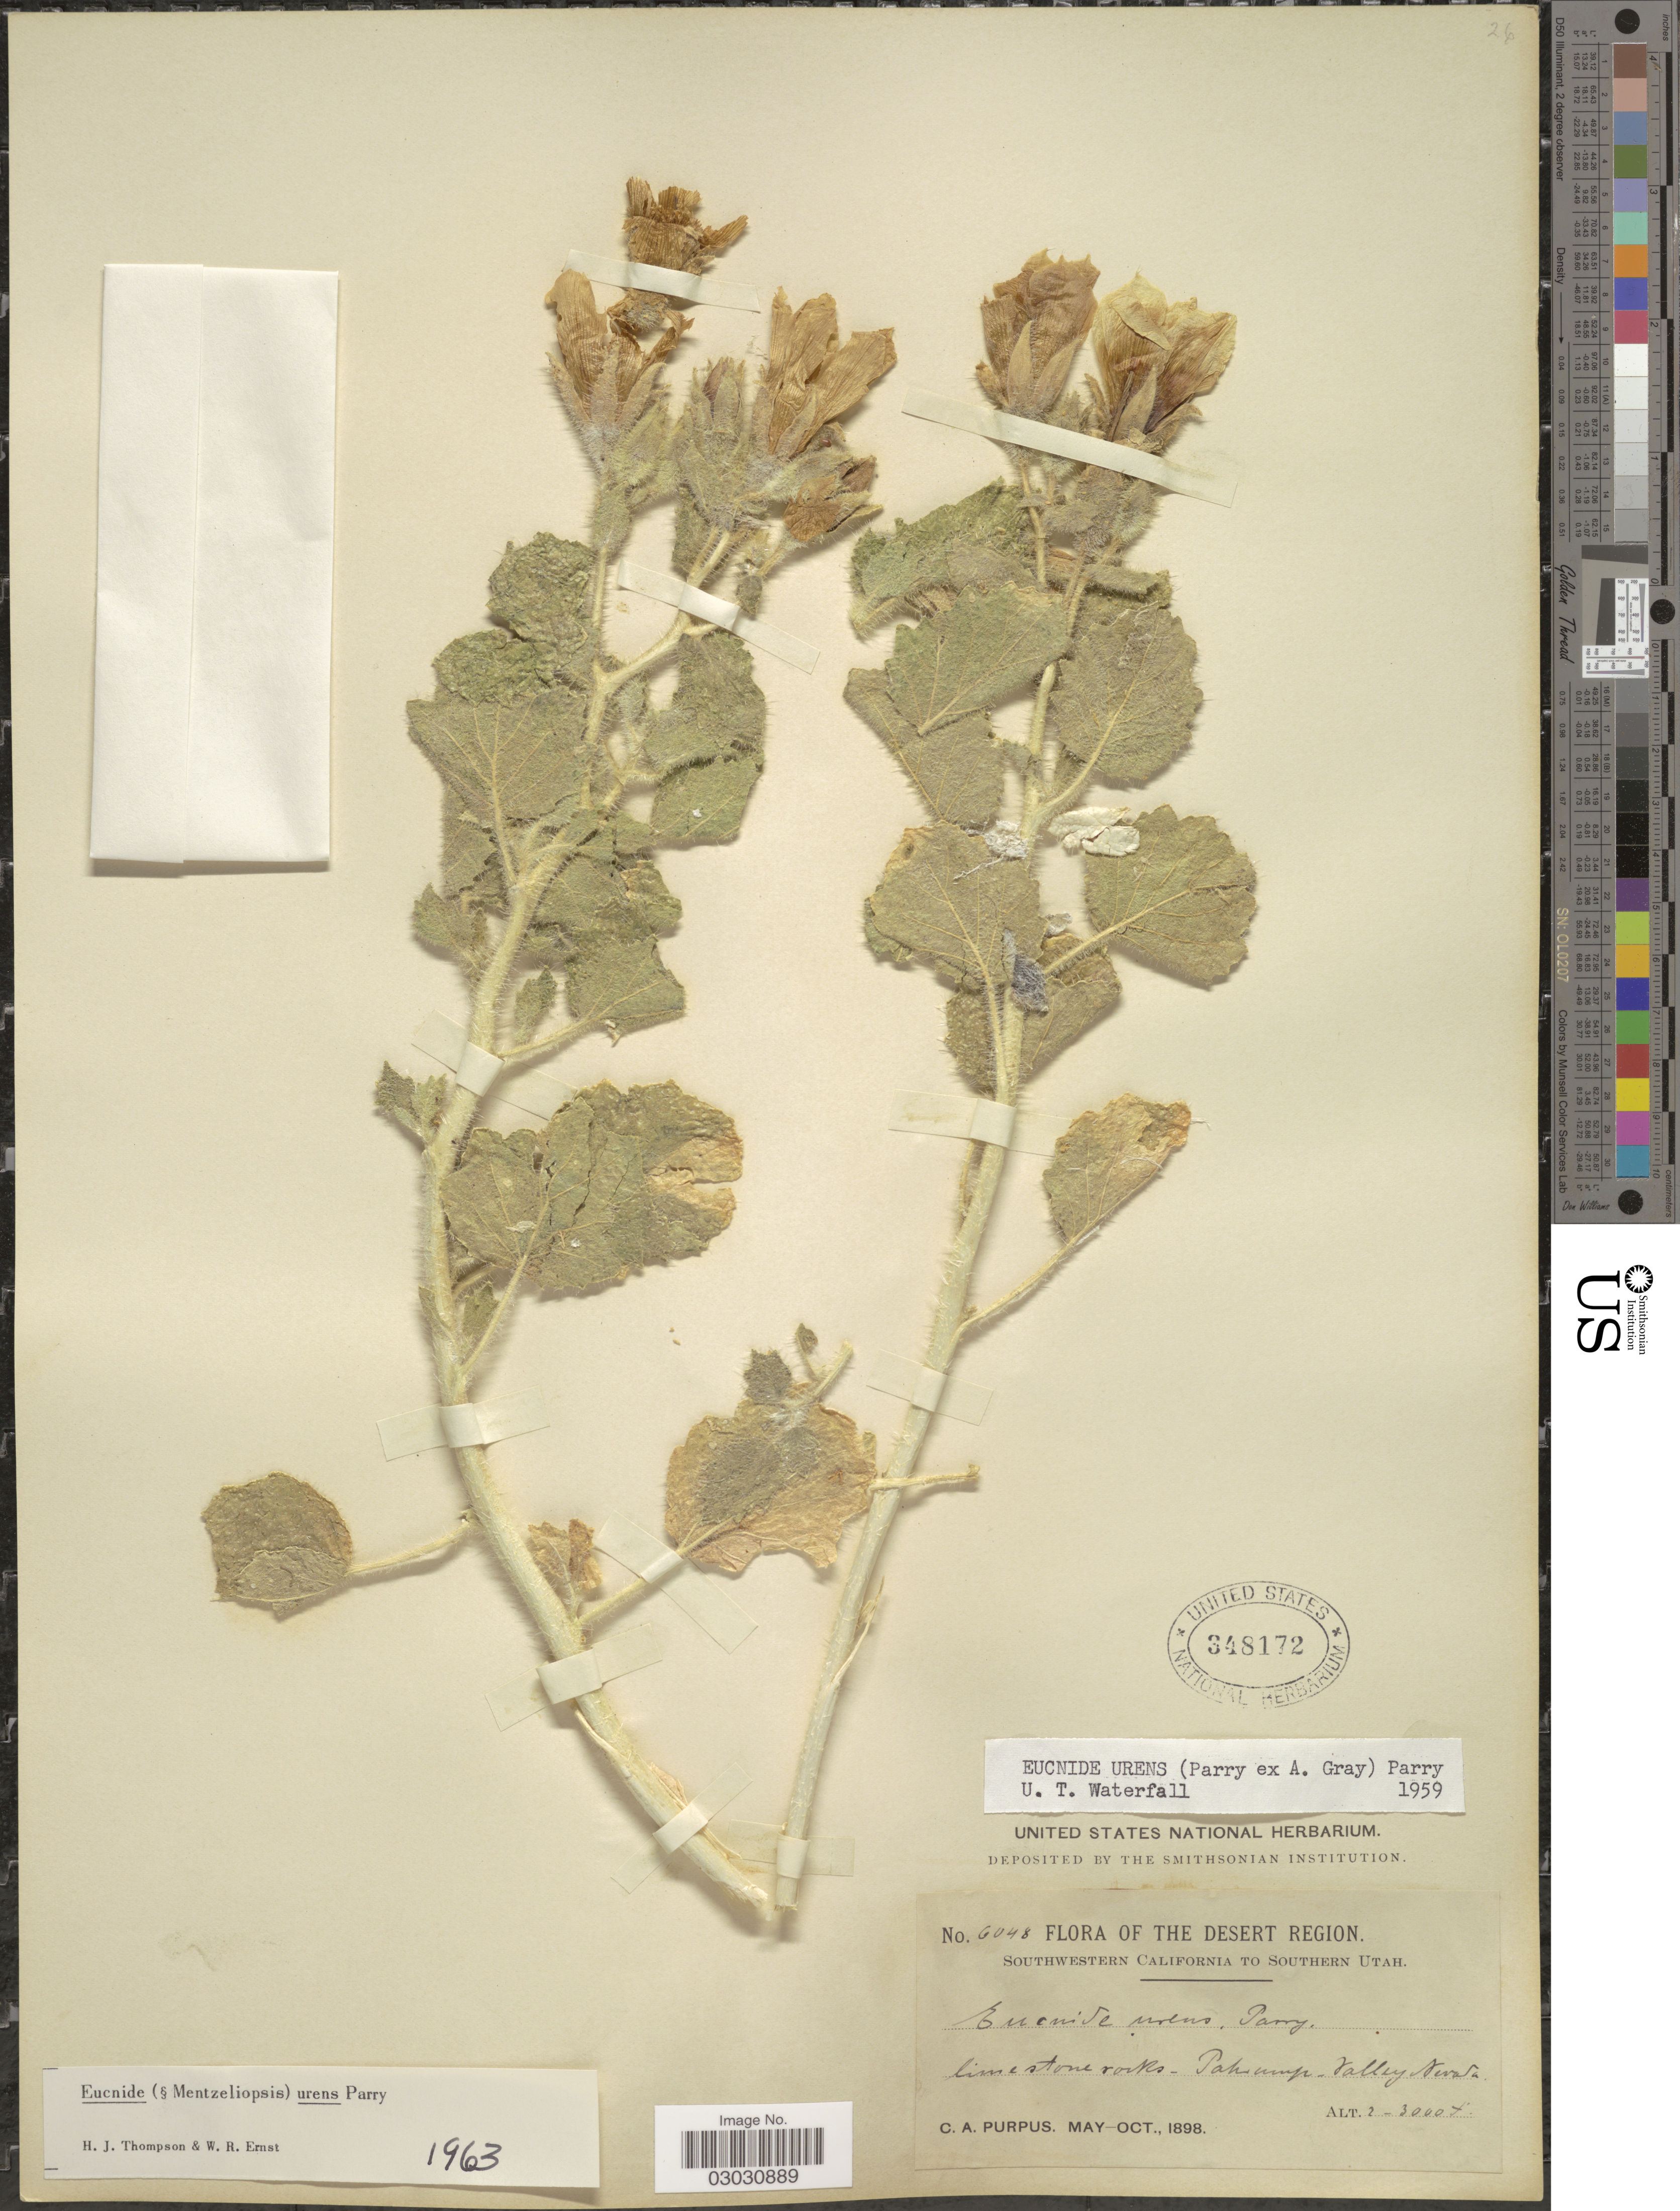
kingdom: Plantae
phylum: Tracheophyta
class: Magnoliopsida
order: Cornales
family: Loasaceae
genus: Eucnide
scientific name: Eucnide urens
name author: Parry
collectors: C. A. Purpus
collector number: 6048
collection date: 1898-05/1898-10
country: United States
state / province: Nevada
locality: Desert Region. Southwestern California to Southern Utah [unsure placement] Pahrump Valley. Nevada.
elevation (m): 610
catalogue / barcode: US 348172